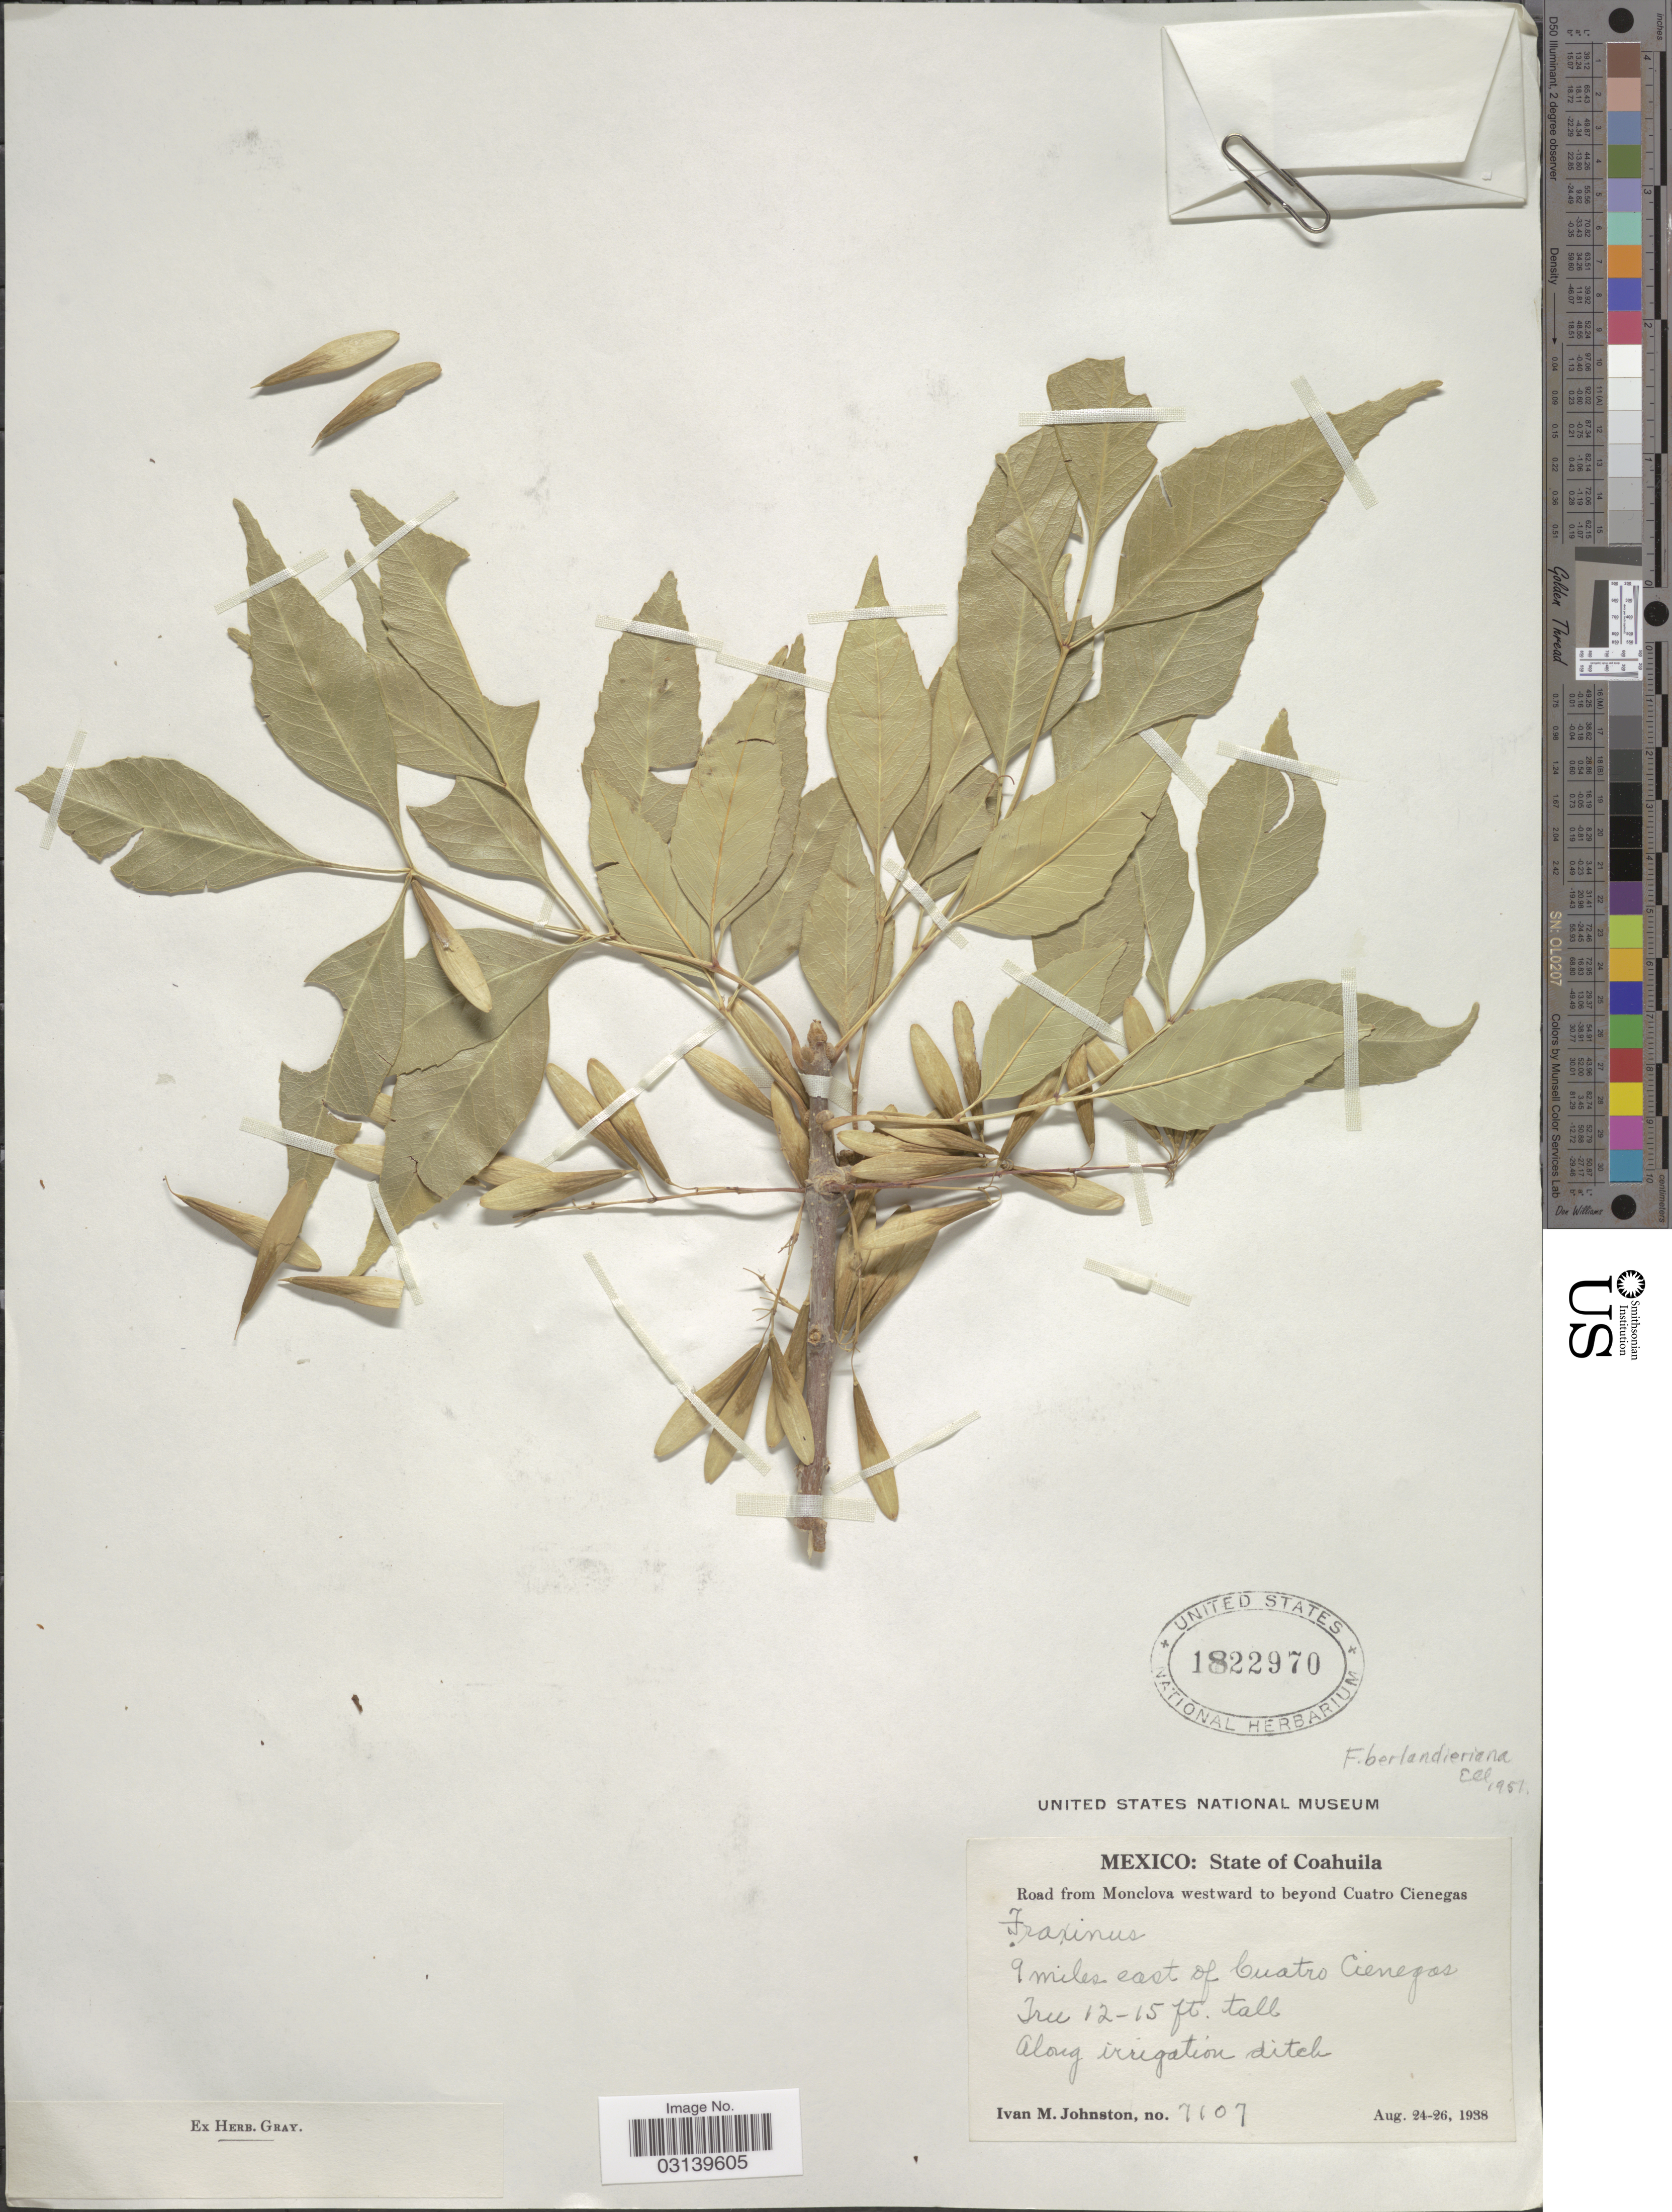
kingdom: Plantae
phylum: Tracheophyta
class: Magnoliopsida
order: Lamiales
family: Oleaceae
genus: Fraxinus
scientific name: Fraxinus berlandieriana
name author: A. DC.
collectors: I.M. Johnston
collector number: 7107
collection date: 1938-08-24/1938-08-26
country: Mexico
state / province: Coahuila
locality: Road from Monclova westward to beyond Cuatro Cienegas. 9 miles eas tof Cuatro Cienegas.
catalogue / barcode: US 1822970